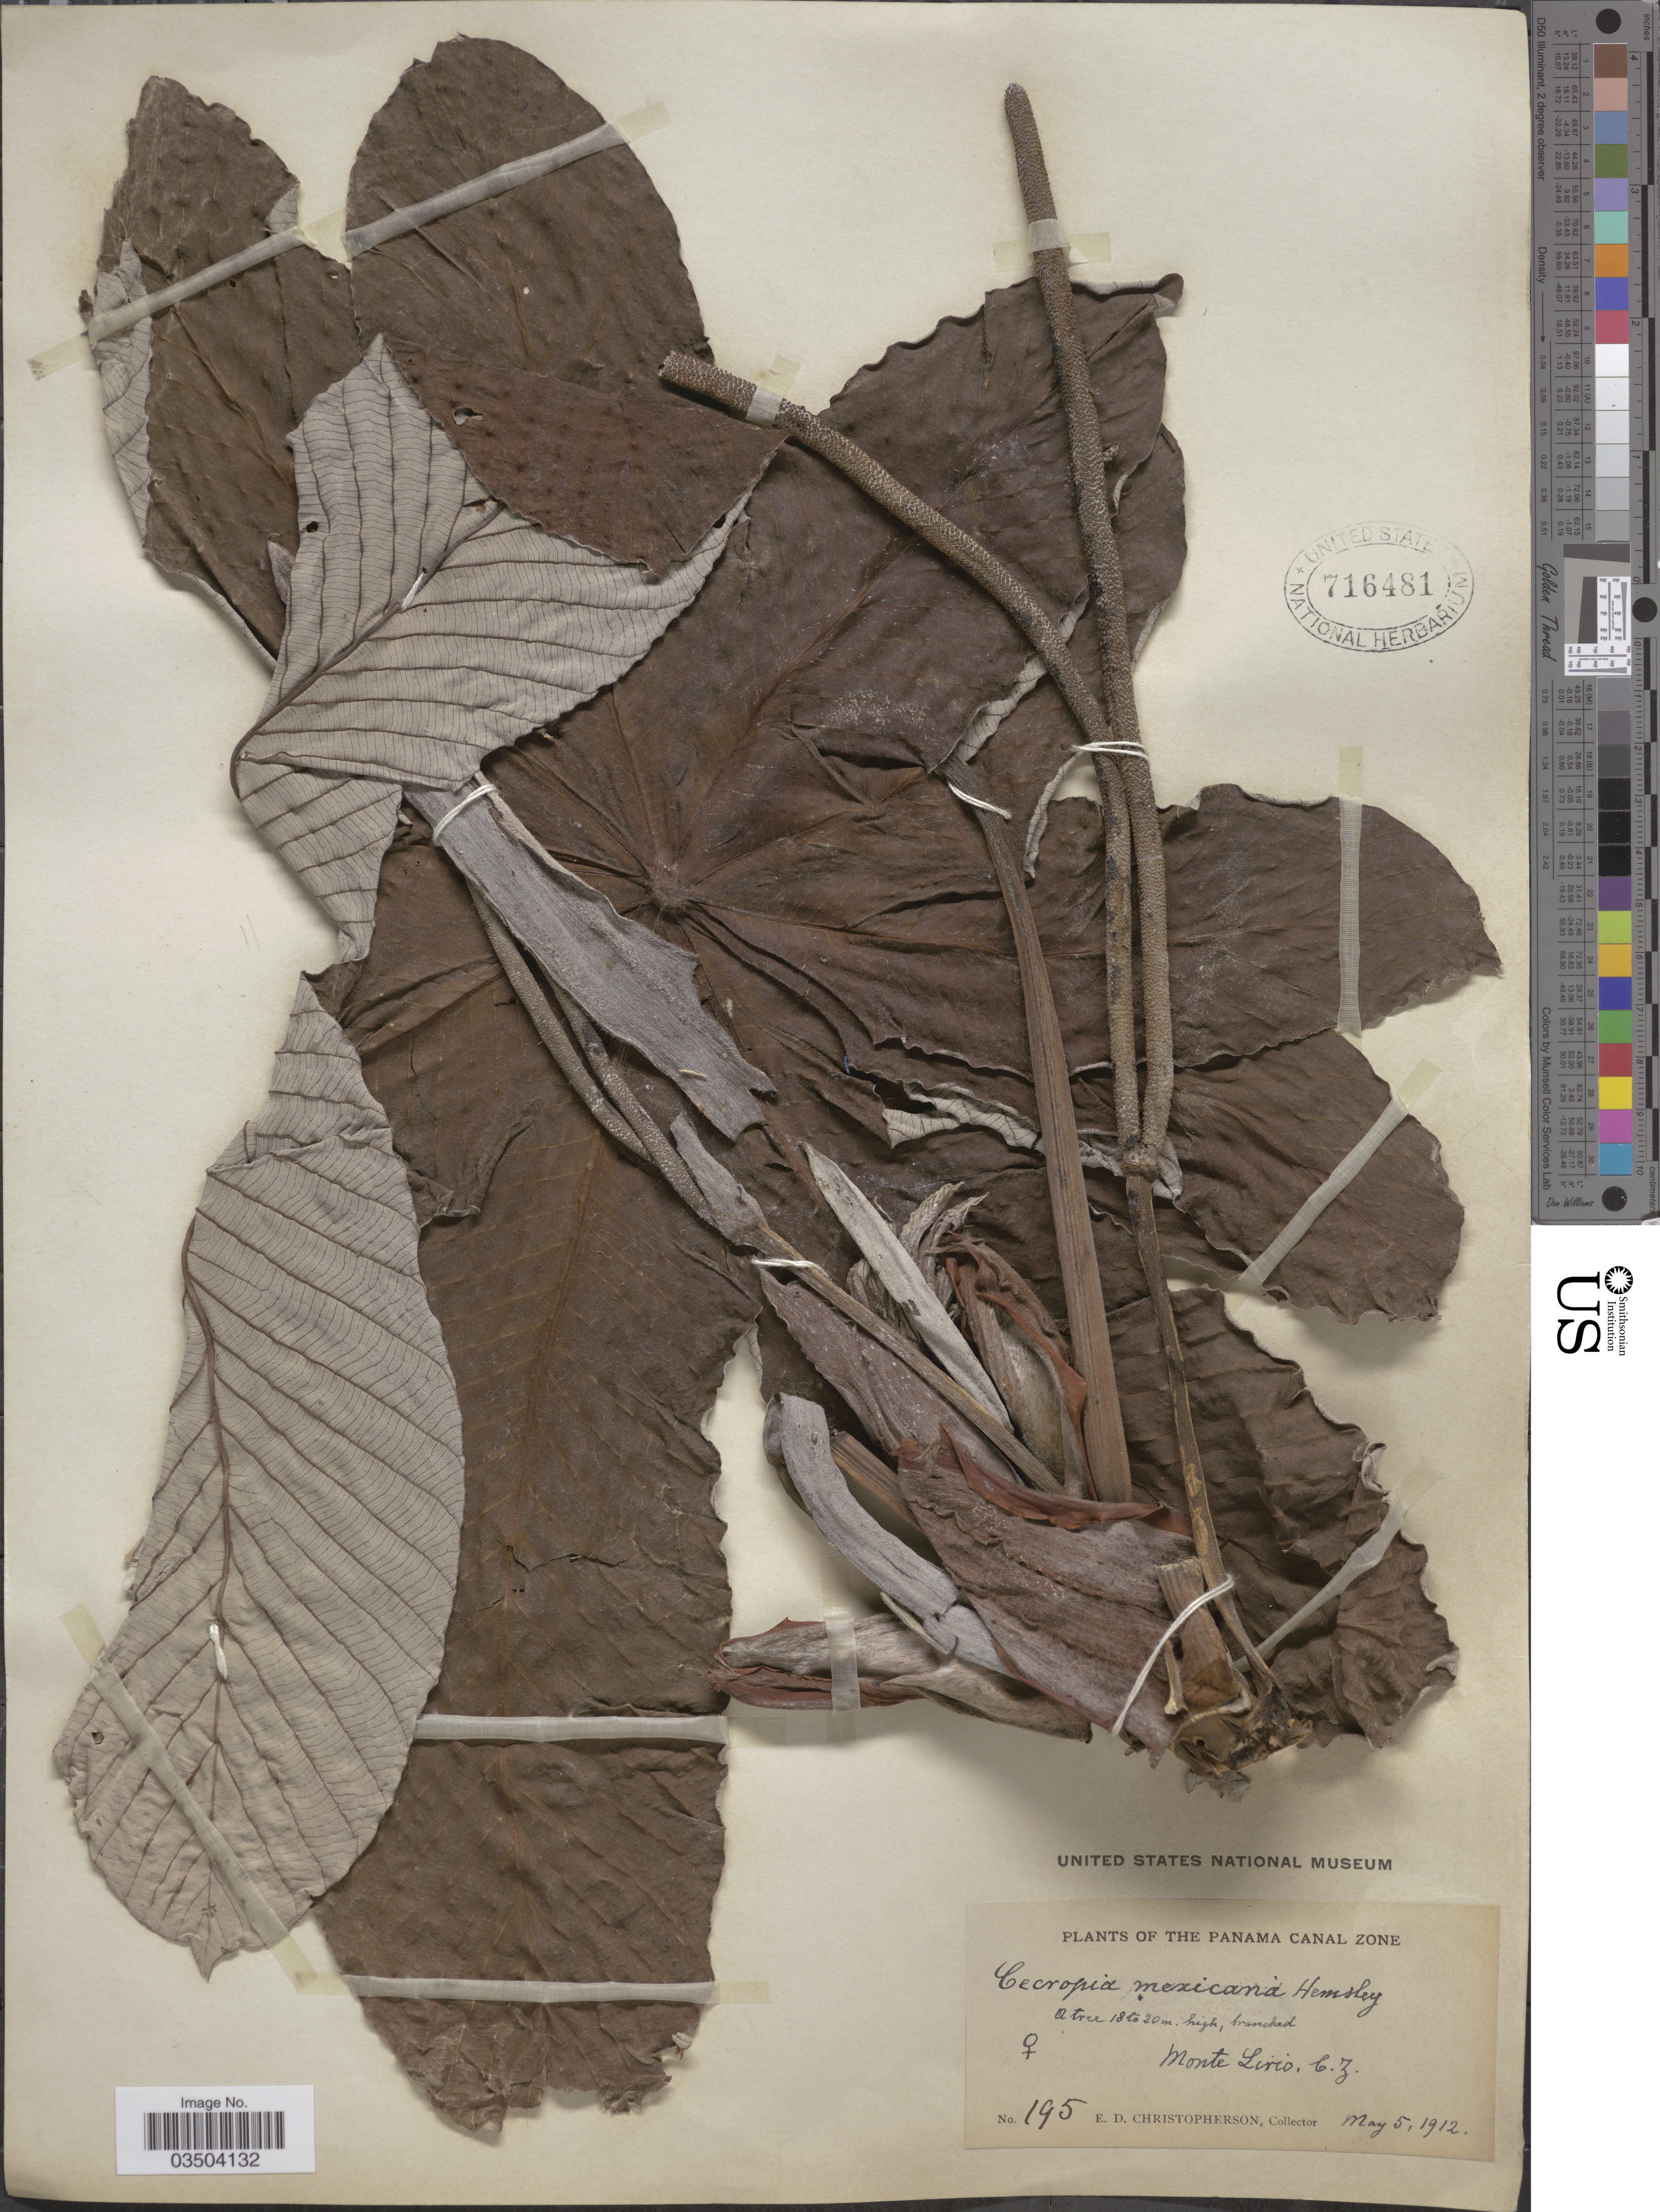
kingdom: Plantae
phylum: Tracheophyta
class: Magnoliopsida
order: Rosales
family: Urticaceae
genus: Cecropia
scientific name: Cecropia obtusifolia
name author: Bertol.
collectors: E. Christopherson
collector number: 195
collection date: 1912-05-05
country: Panama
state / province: Colón / Panamá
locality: The Panama Canal Zone. Monte Lirio.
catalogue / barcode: US 716481